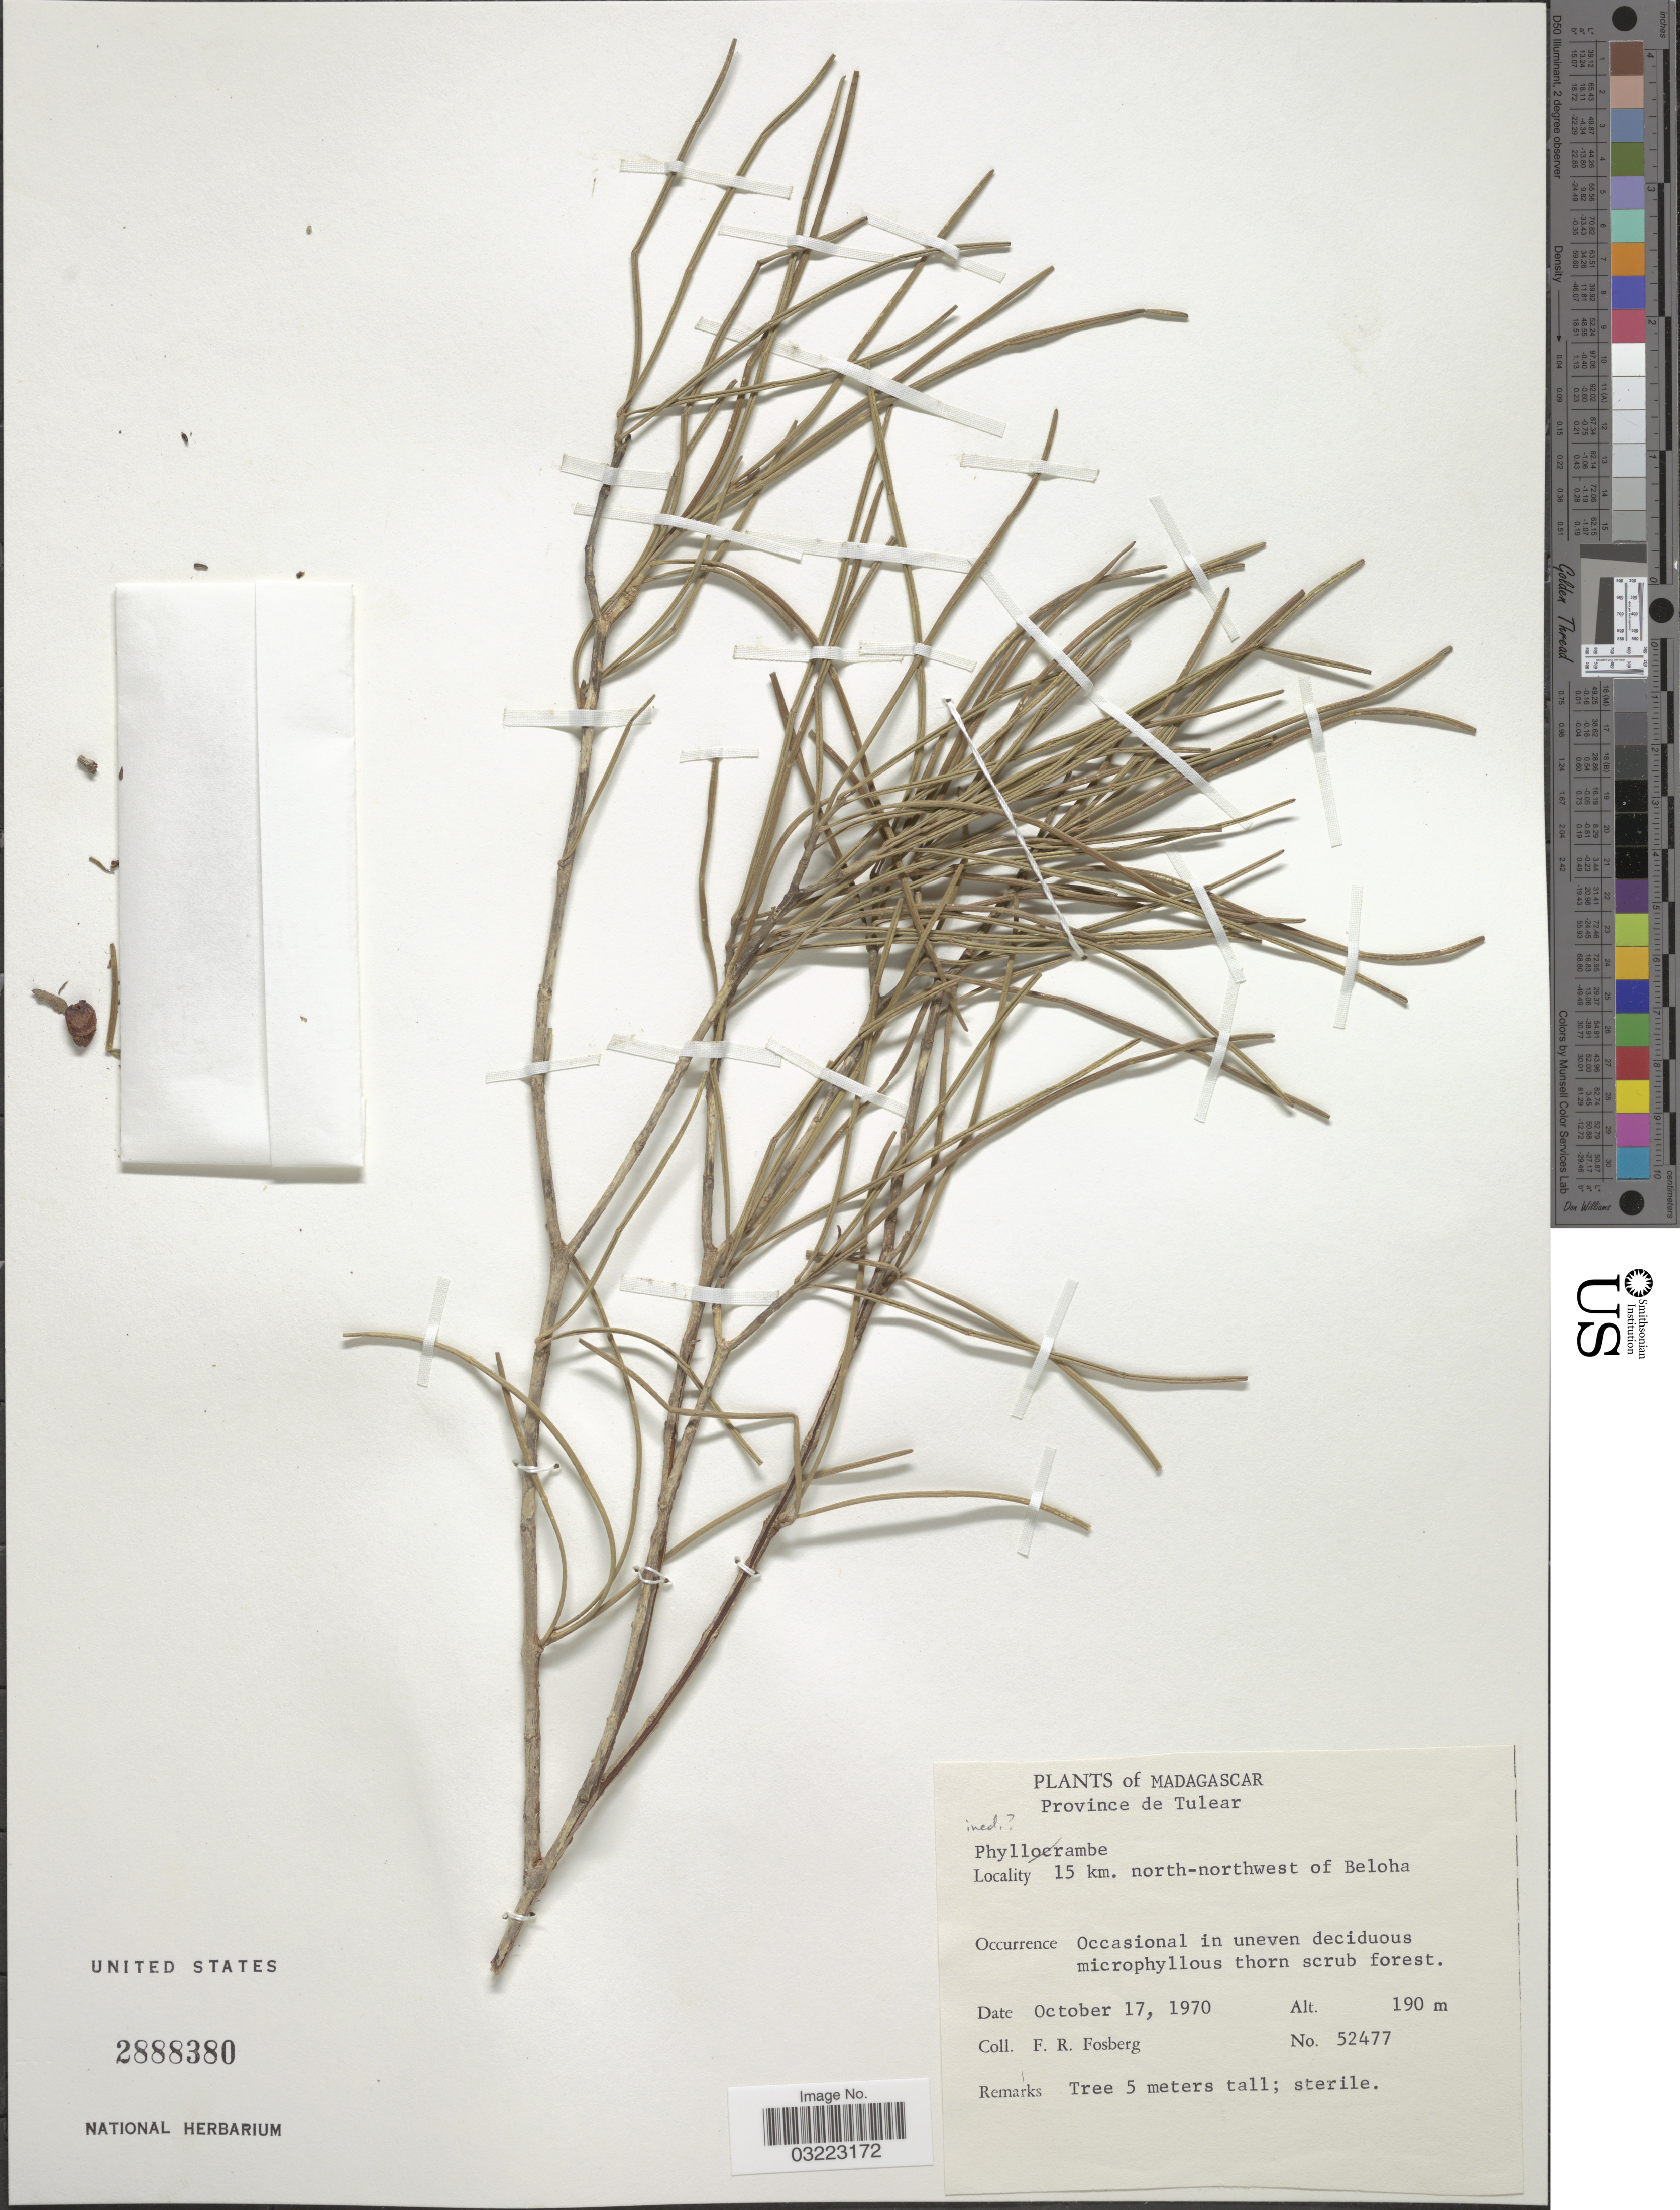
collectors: F. R. Fosberg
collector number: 52477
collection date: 1970-10-17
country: Madagascar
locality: Province de Tulear. 15 km. north-northwest of Beloha.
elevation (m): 190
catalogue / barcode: US 2888380